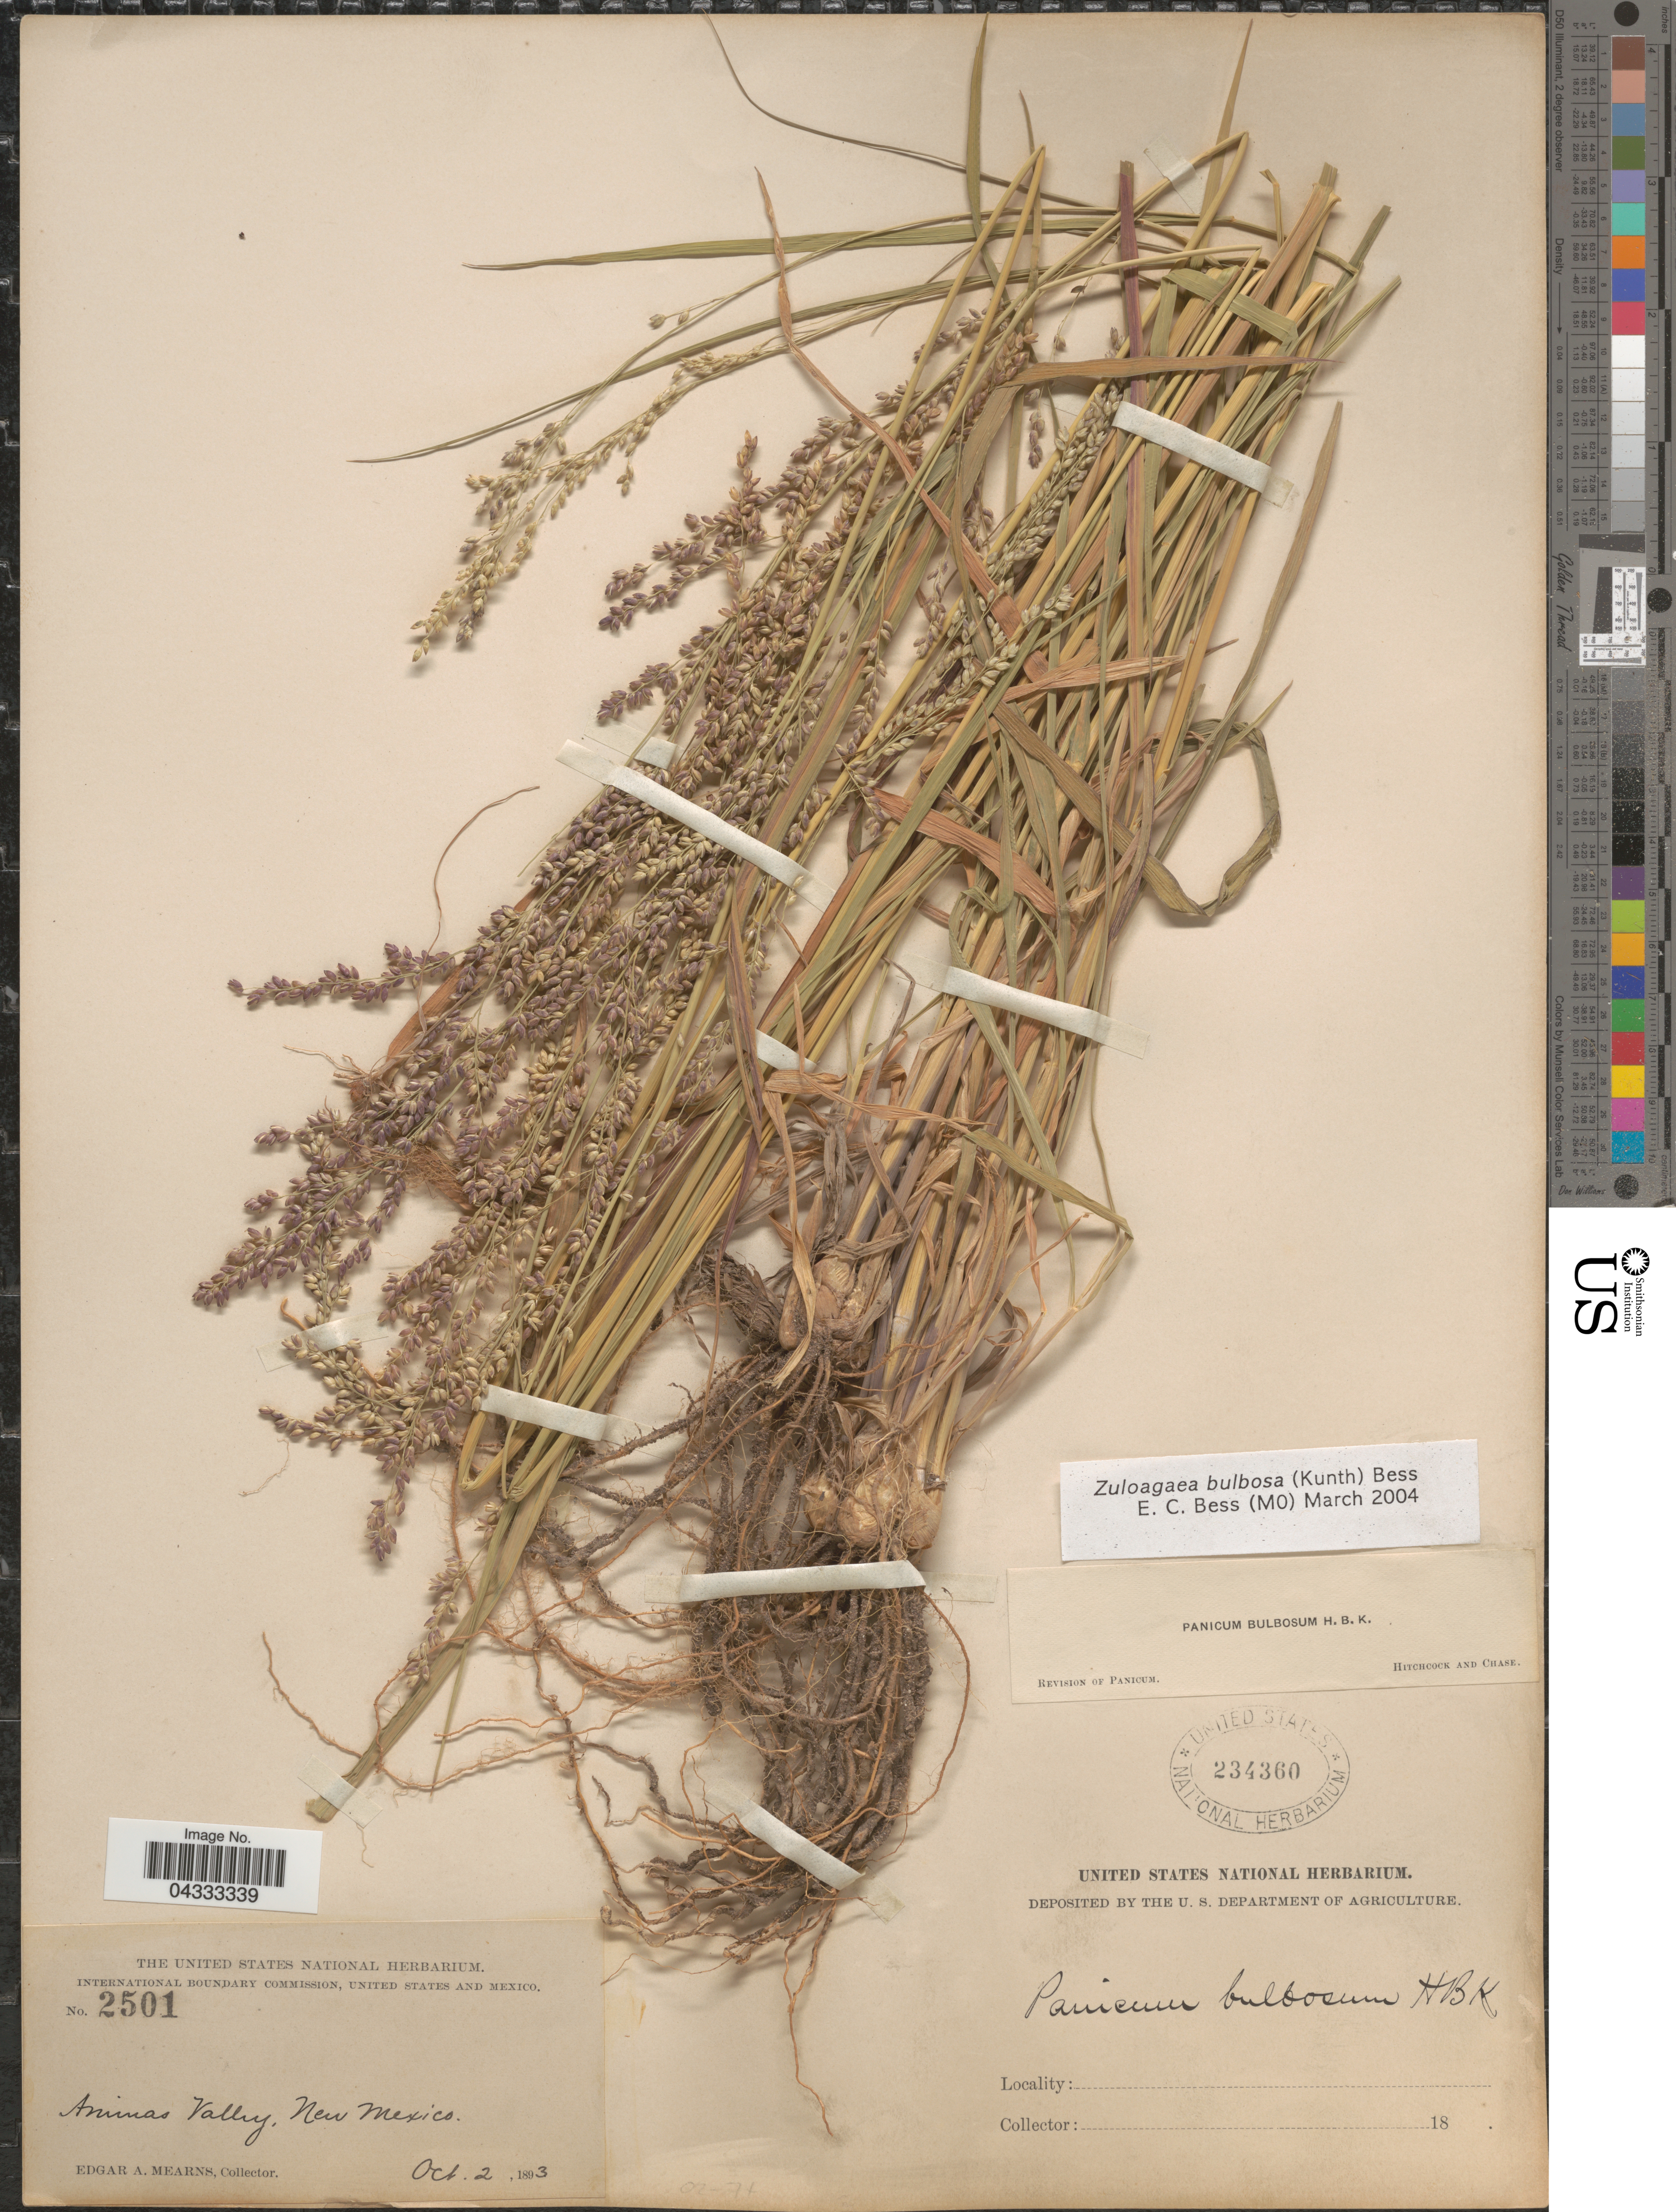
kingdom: Plantae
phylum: Tracheophyta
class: Liliopsida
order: Poales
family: Poaceae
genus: Zuloagaea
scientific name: Zuloagaea bulbosa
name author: (Kunth) E. Bess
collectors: E. A. Mearns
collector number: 2501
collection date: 1893-10-02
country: United States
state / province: New Mexico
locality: International Boundary Commission, United States and Mexico. Animas Valley.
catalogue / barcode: US 234360